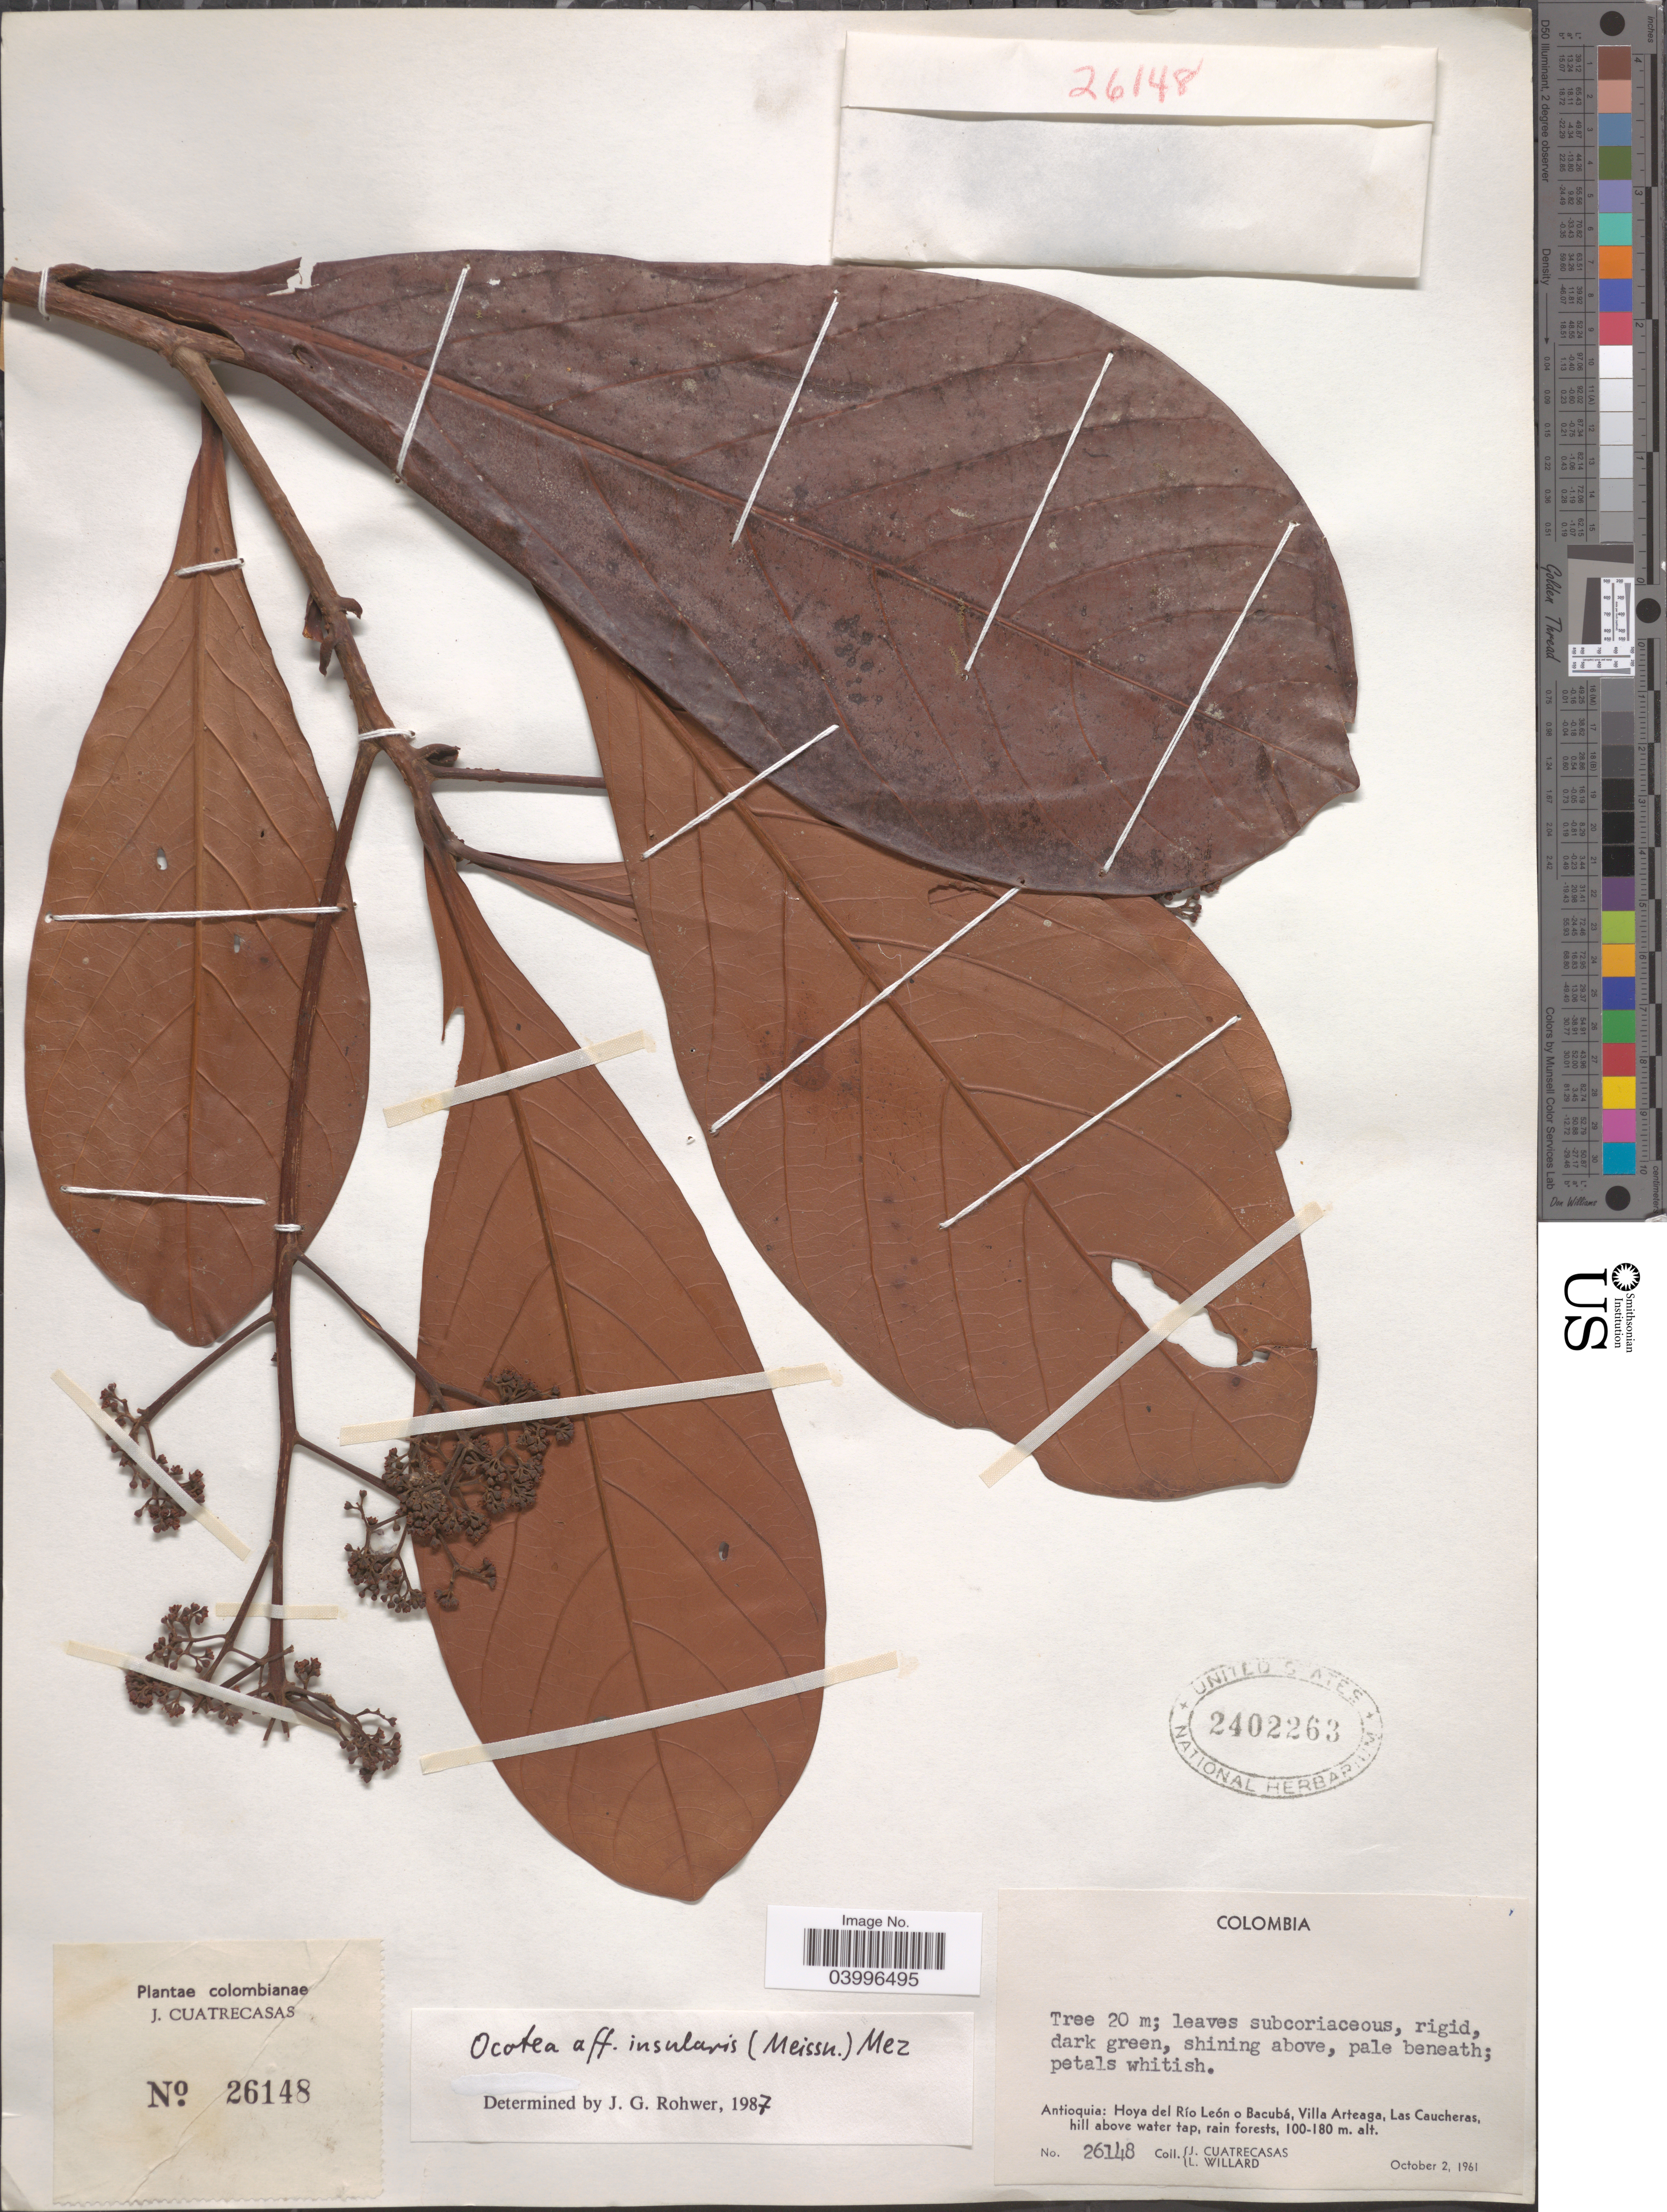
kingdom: Plantae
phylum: Tracheophyta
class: Magnoliopsida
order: Laurales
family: Lauraceae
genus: Ocotea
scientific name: Ocotea insularis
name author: (Meisn.) Mez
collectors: J. Cuatrecasas & L. Willard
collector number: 26148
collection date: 1961-10-02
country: Colombia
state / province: Antioquia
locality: Hoya del Río León o Bacubá, Villa Arteaga, Las Caucheras, hill above water tap, rain forests.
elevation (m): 100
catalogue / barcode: US 2402263